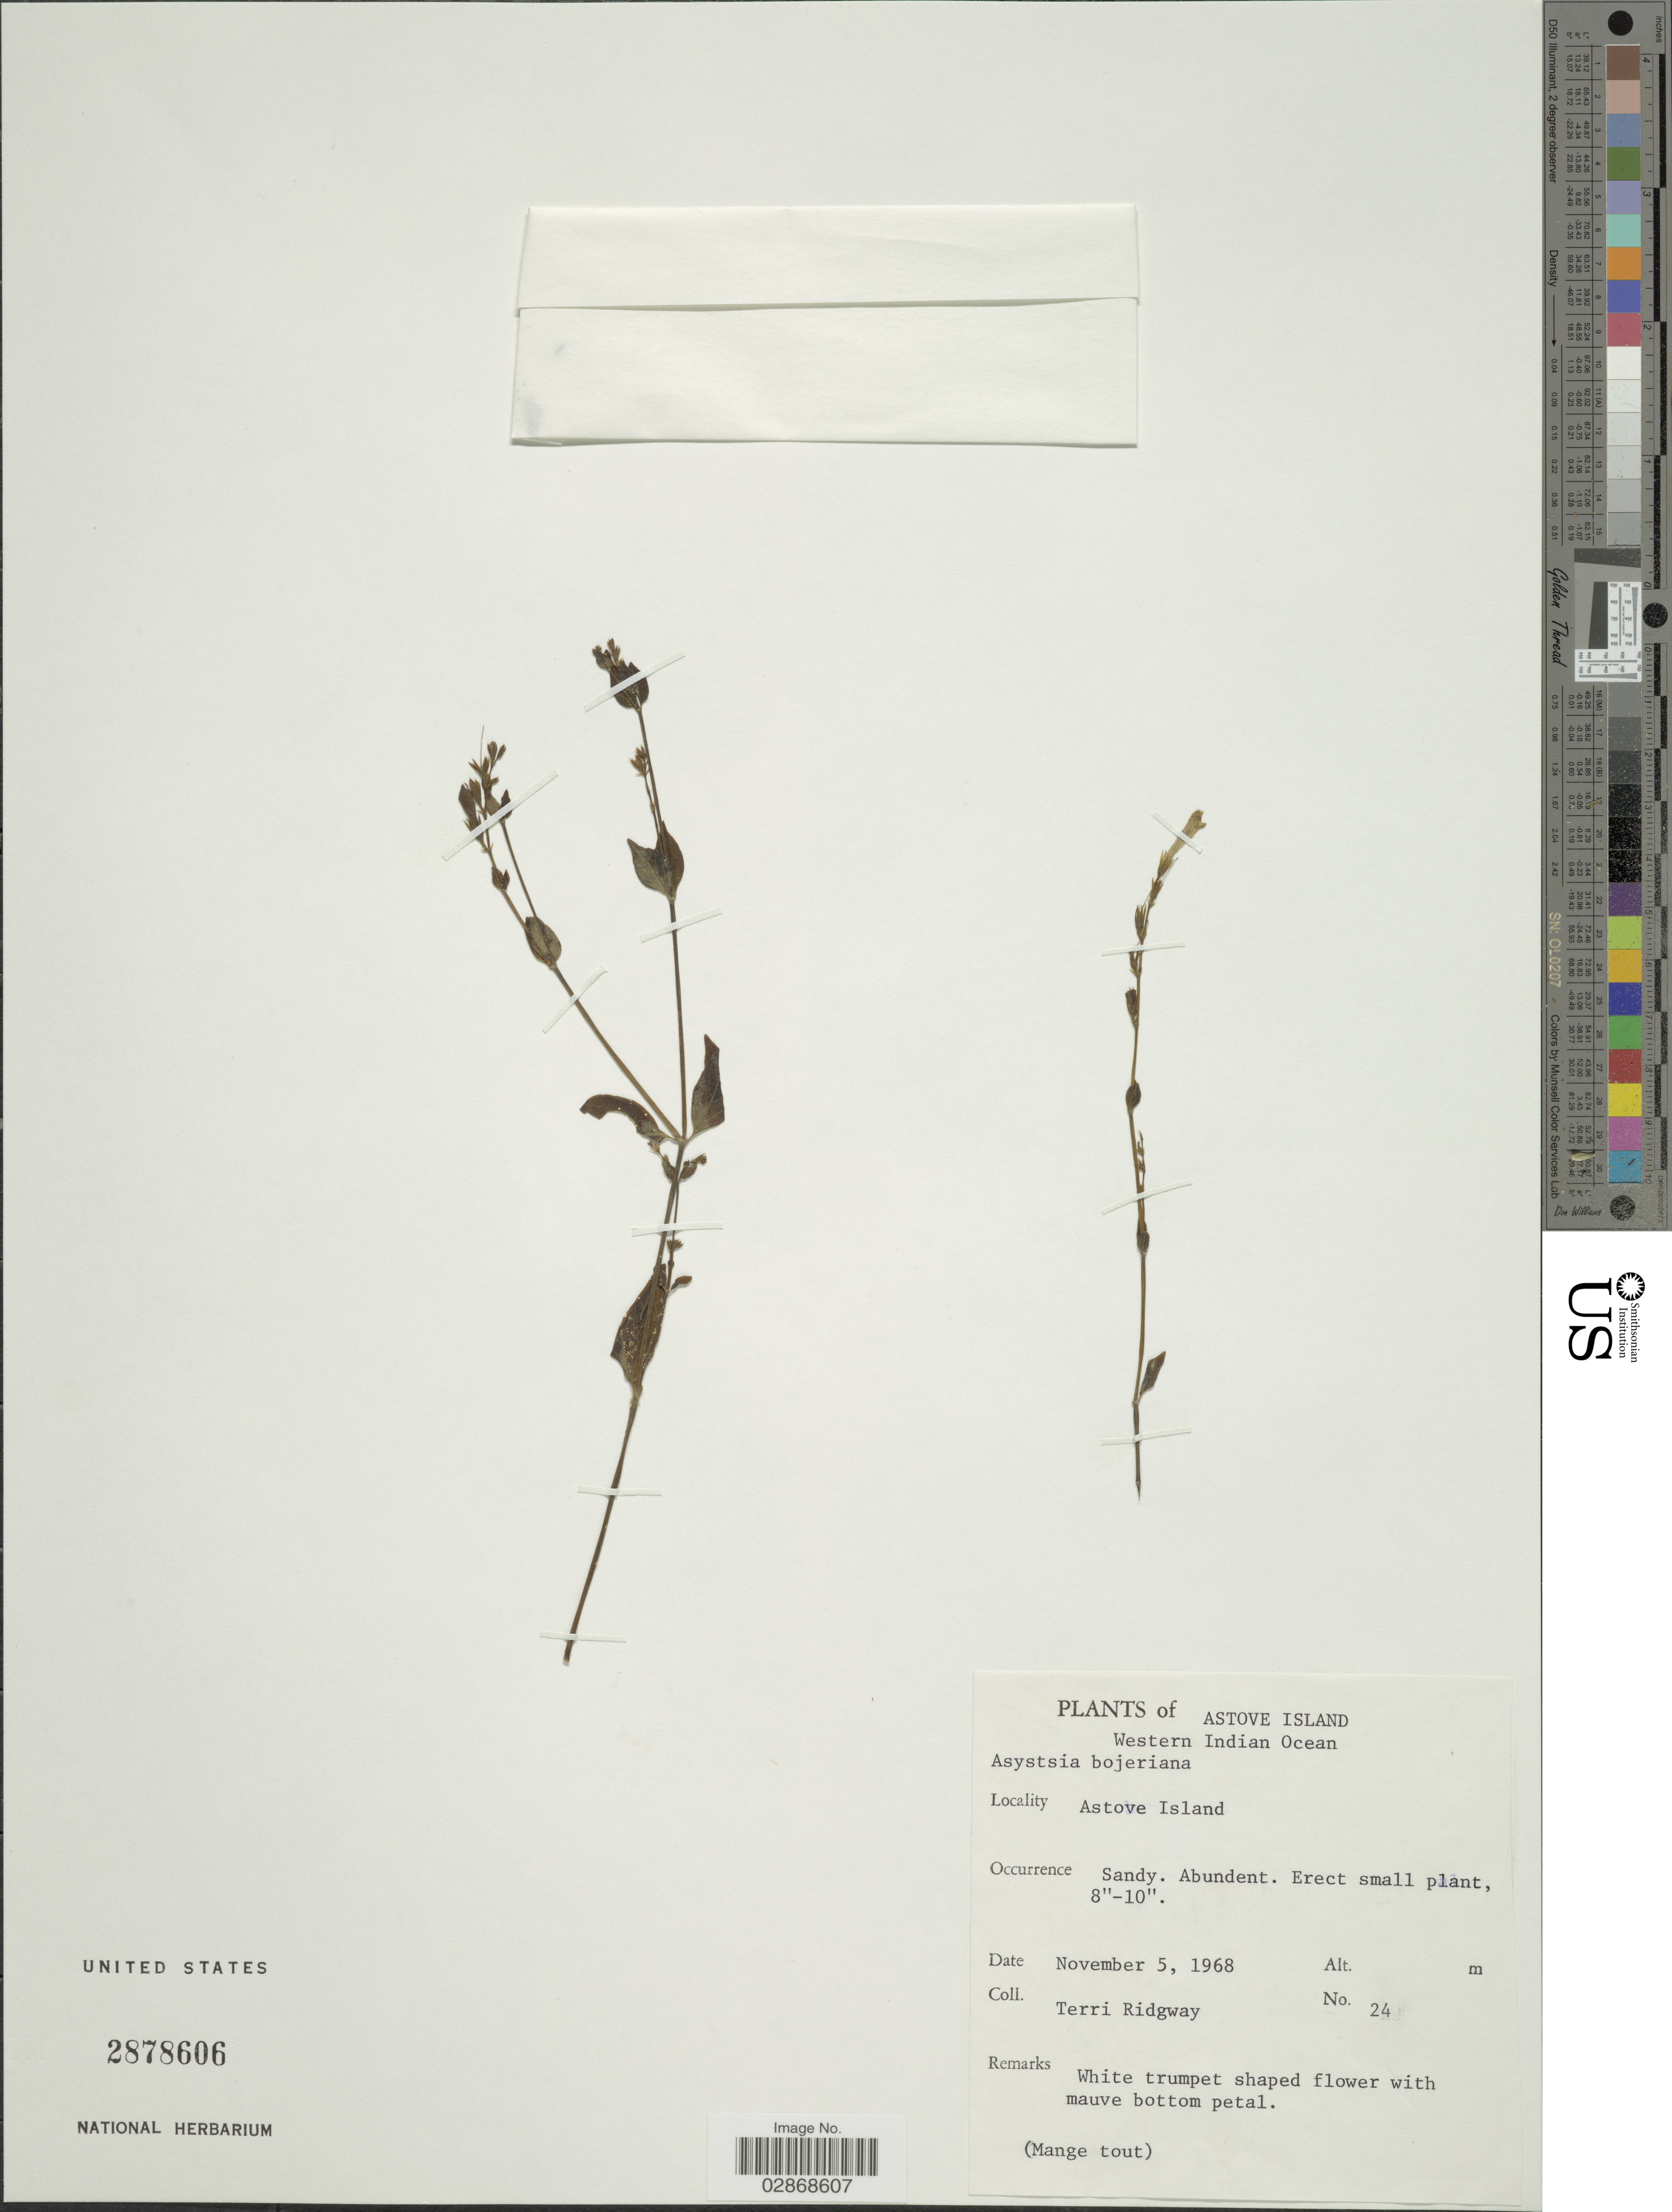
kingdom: Plantae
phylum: Tracheophyta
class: Magnoliopsida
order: Lamiales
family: Acanthaceae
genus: Asystasia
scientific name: Asystasia bojeriana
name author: Nees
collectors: T. Ridgway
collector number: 24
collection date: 1968-11-05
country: Seychelles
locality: Astove Island. Western Indian Ocean.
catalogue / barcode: US 2878606